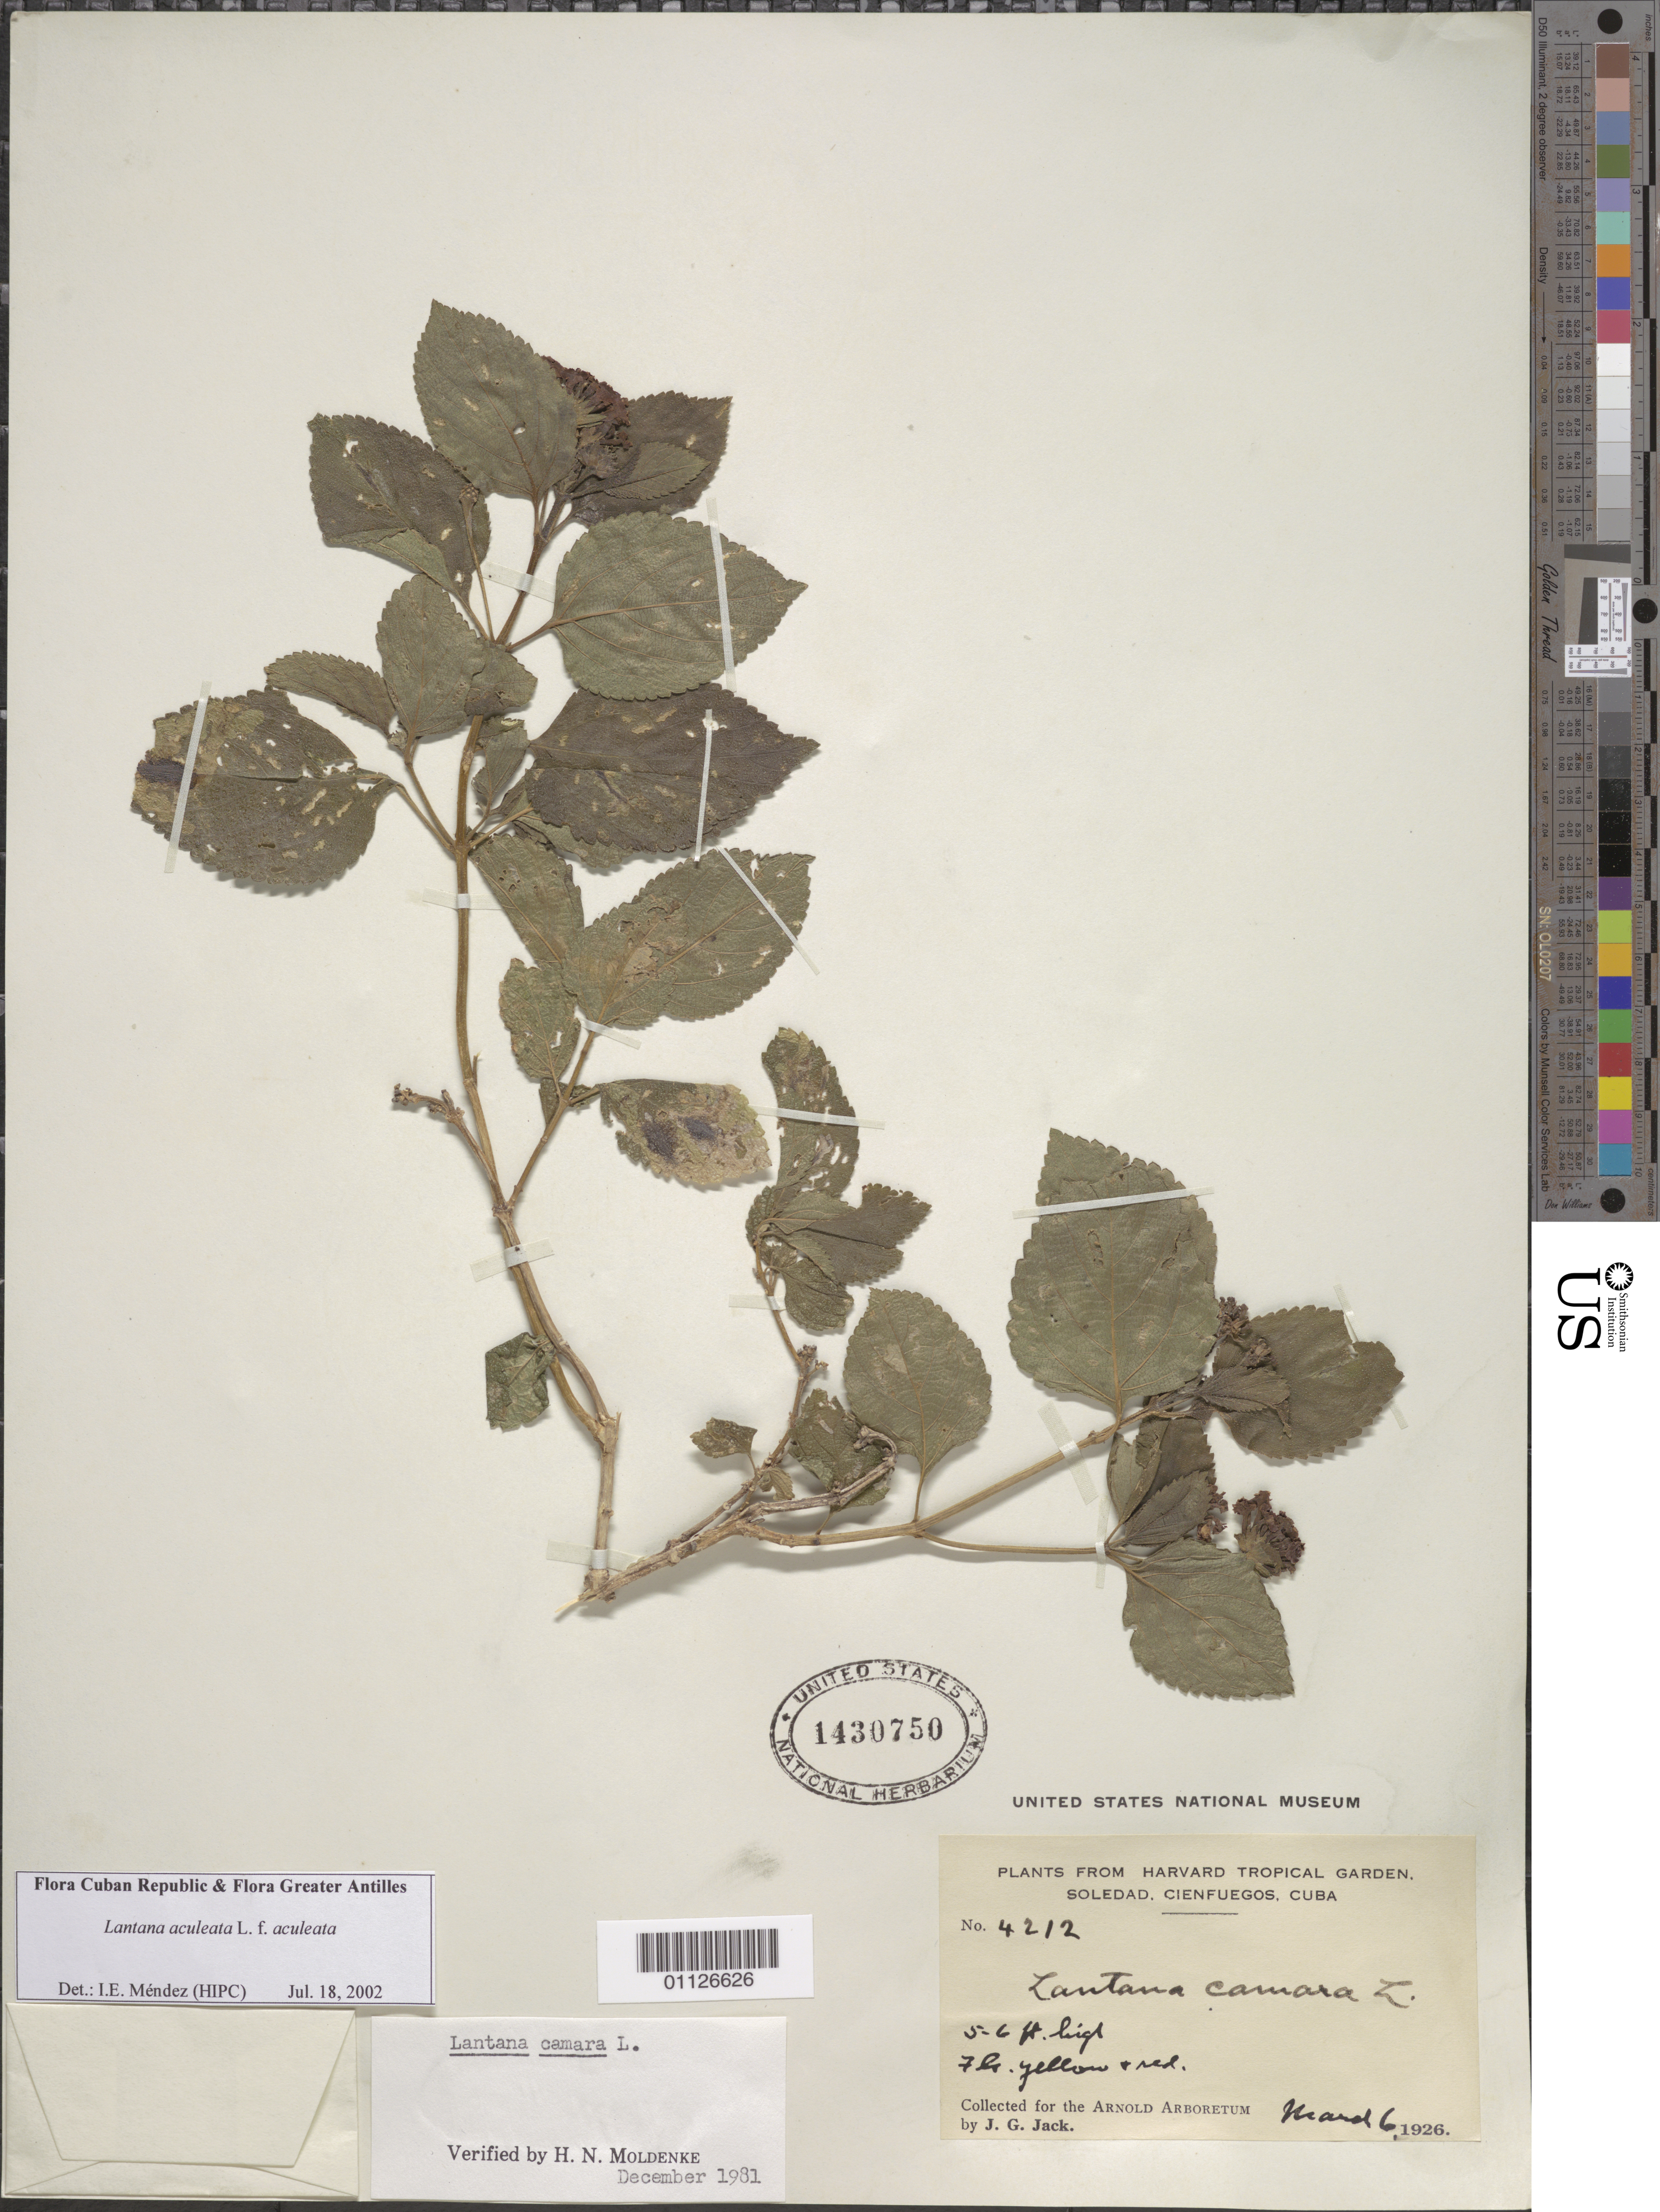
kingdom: Plantae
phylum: Tracheophyta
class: Magnoliopsida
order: Lamiales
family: Verbenaceae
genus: Lantana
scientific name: Lantana aculeata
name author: L.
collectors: J. G. Jack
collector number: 4212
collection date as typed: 06 Mar 1926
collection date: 1926-03-06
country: Cuba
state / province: Cienfuegos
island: Cuba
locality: Soledad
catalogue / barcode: US 1430750